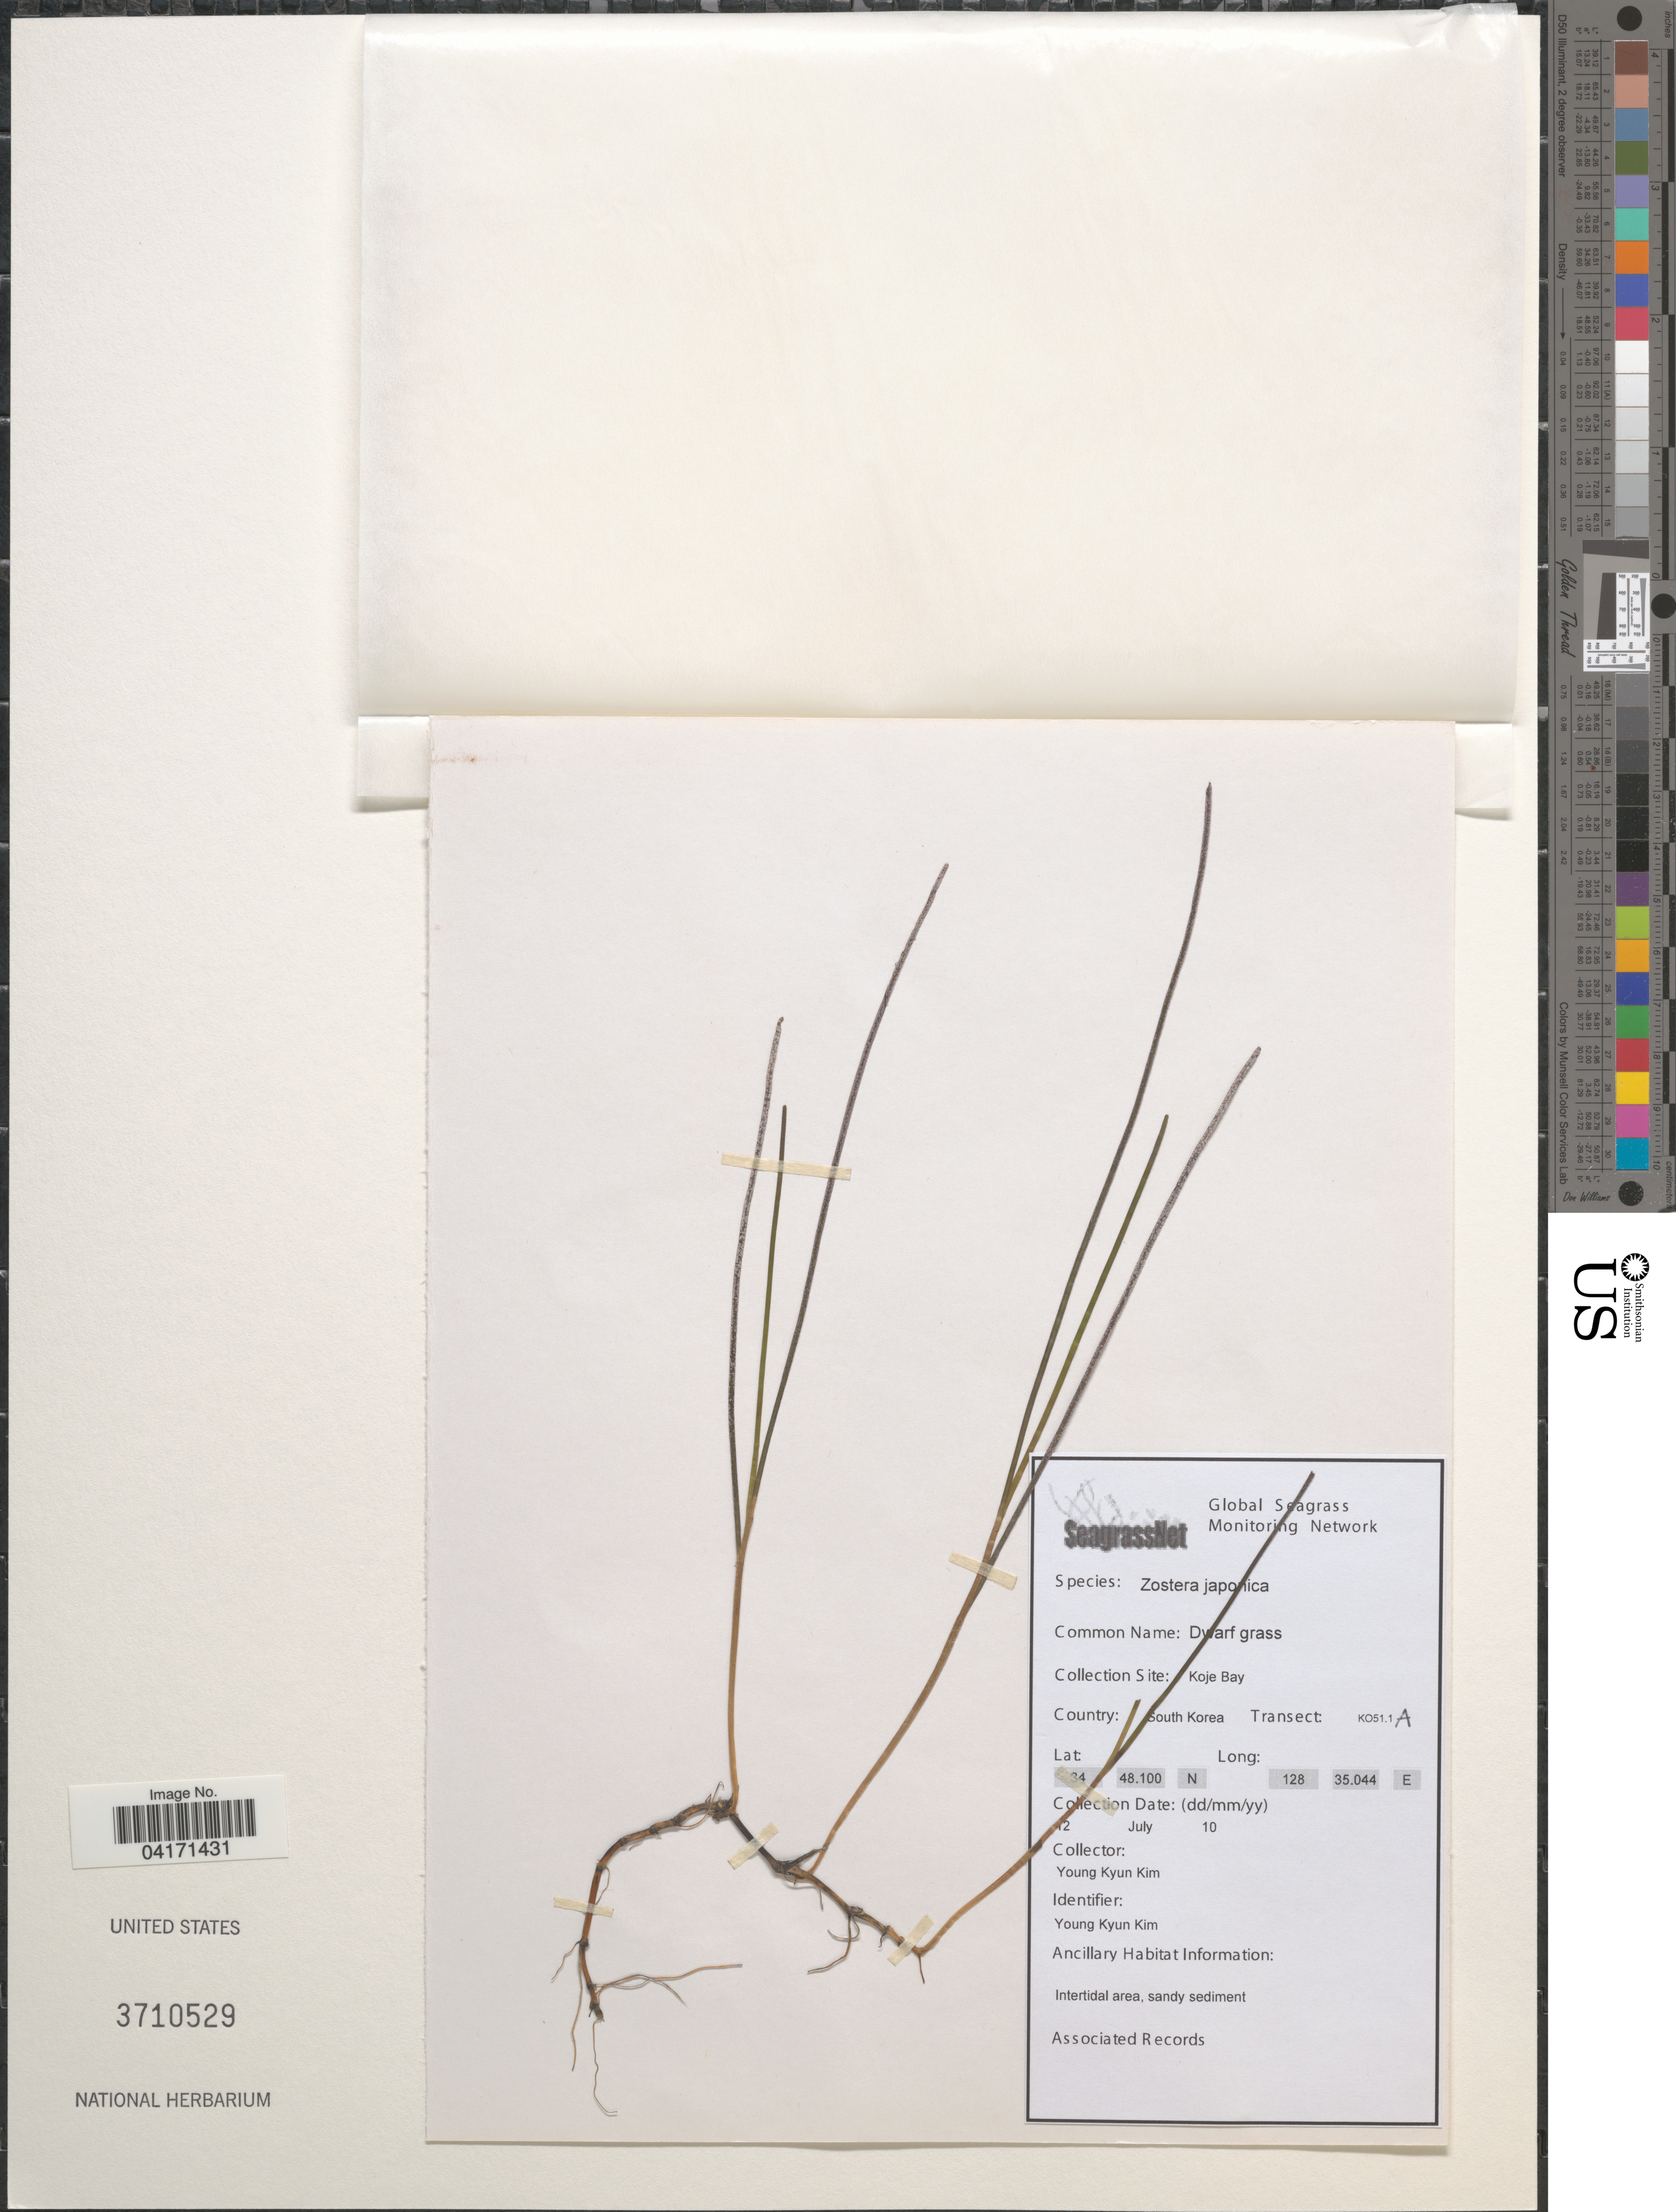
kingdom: Plantae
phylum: Tracheophyta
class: Liliopsida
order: Alismatales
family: Zosteraceae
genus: Zostera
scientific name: Zostera japonica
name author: Asch. & Graebn.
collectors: Y. Kim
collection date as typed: Transcribed d/m/y: 12/7/10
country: South Korea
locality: Koje Bay. Transect: KO51.1 A.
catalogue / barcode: US 3710529